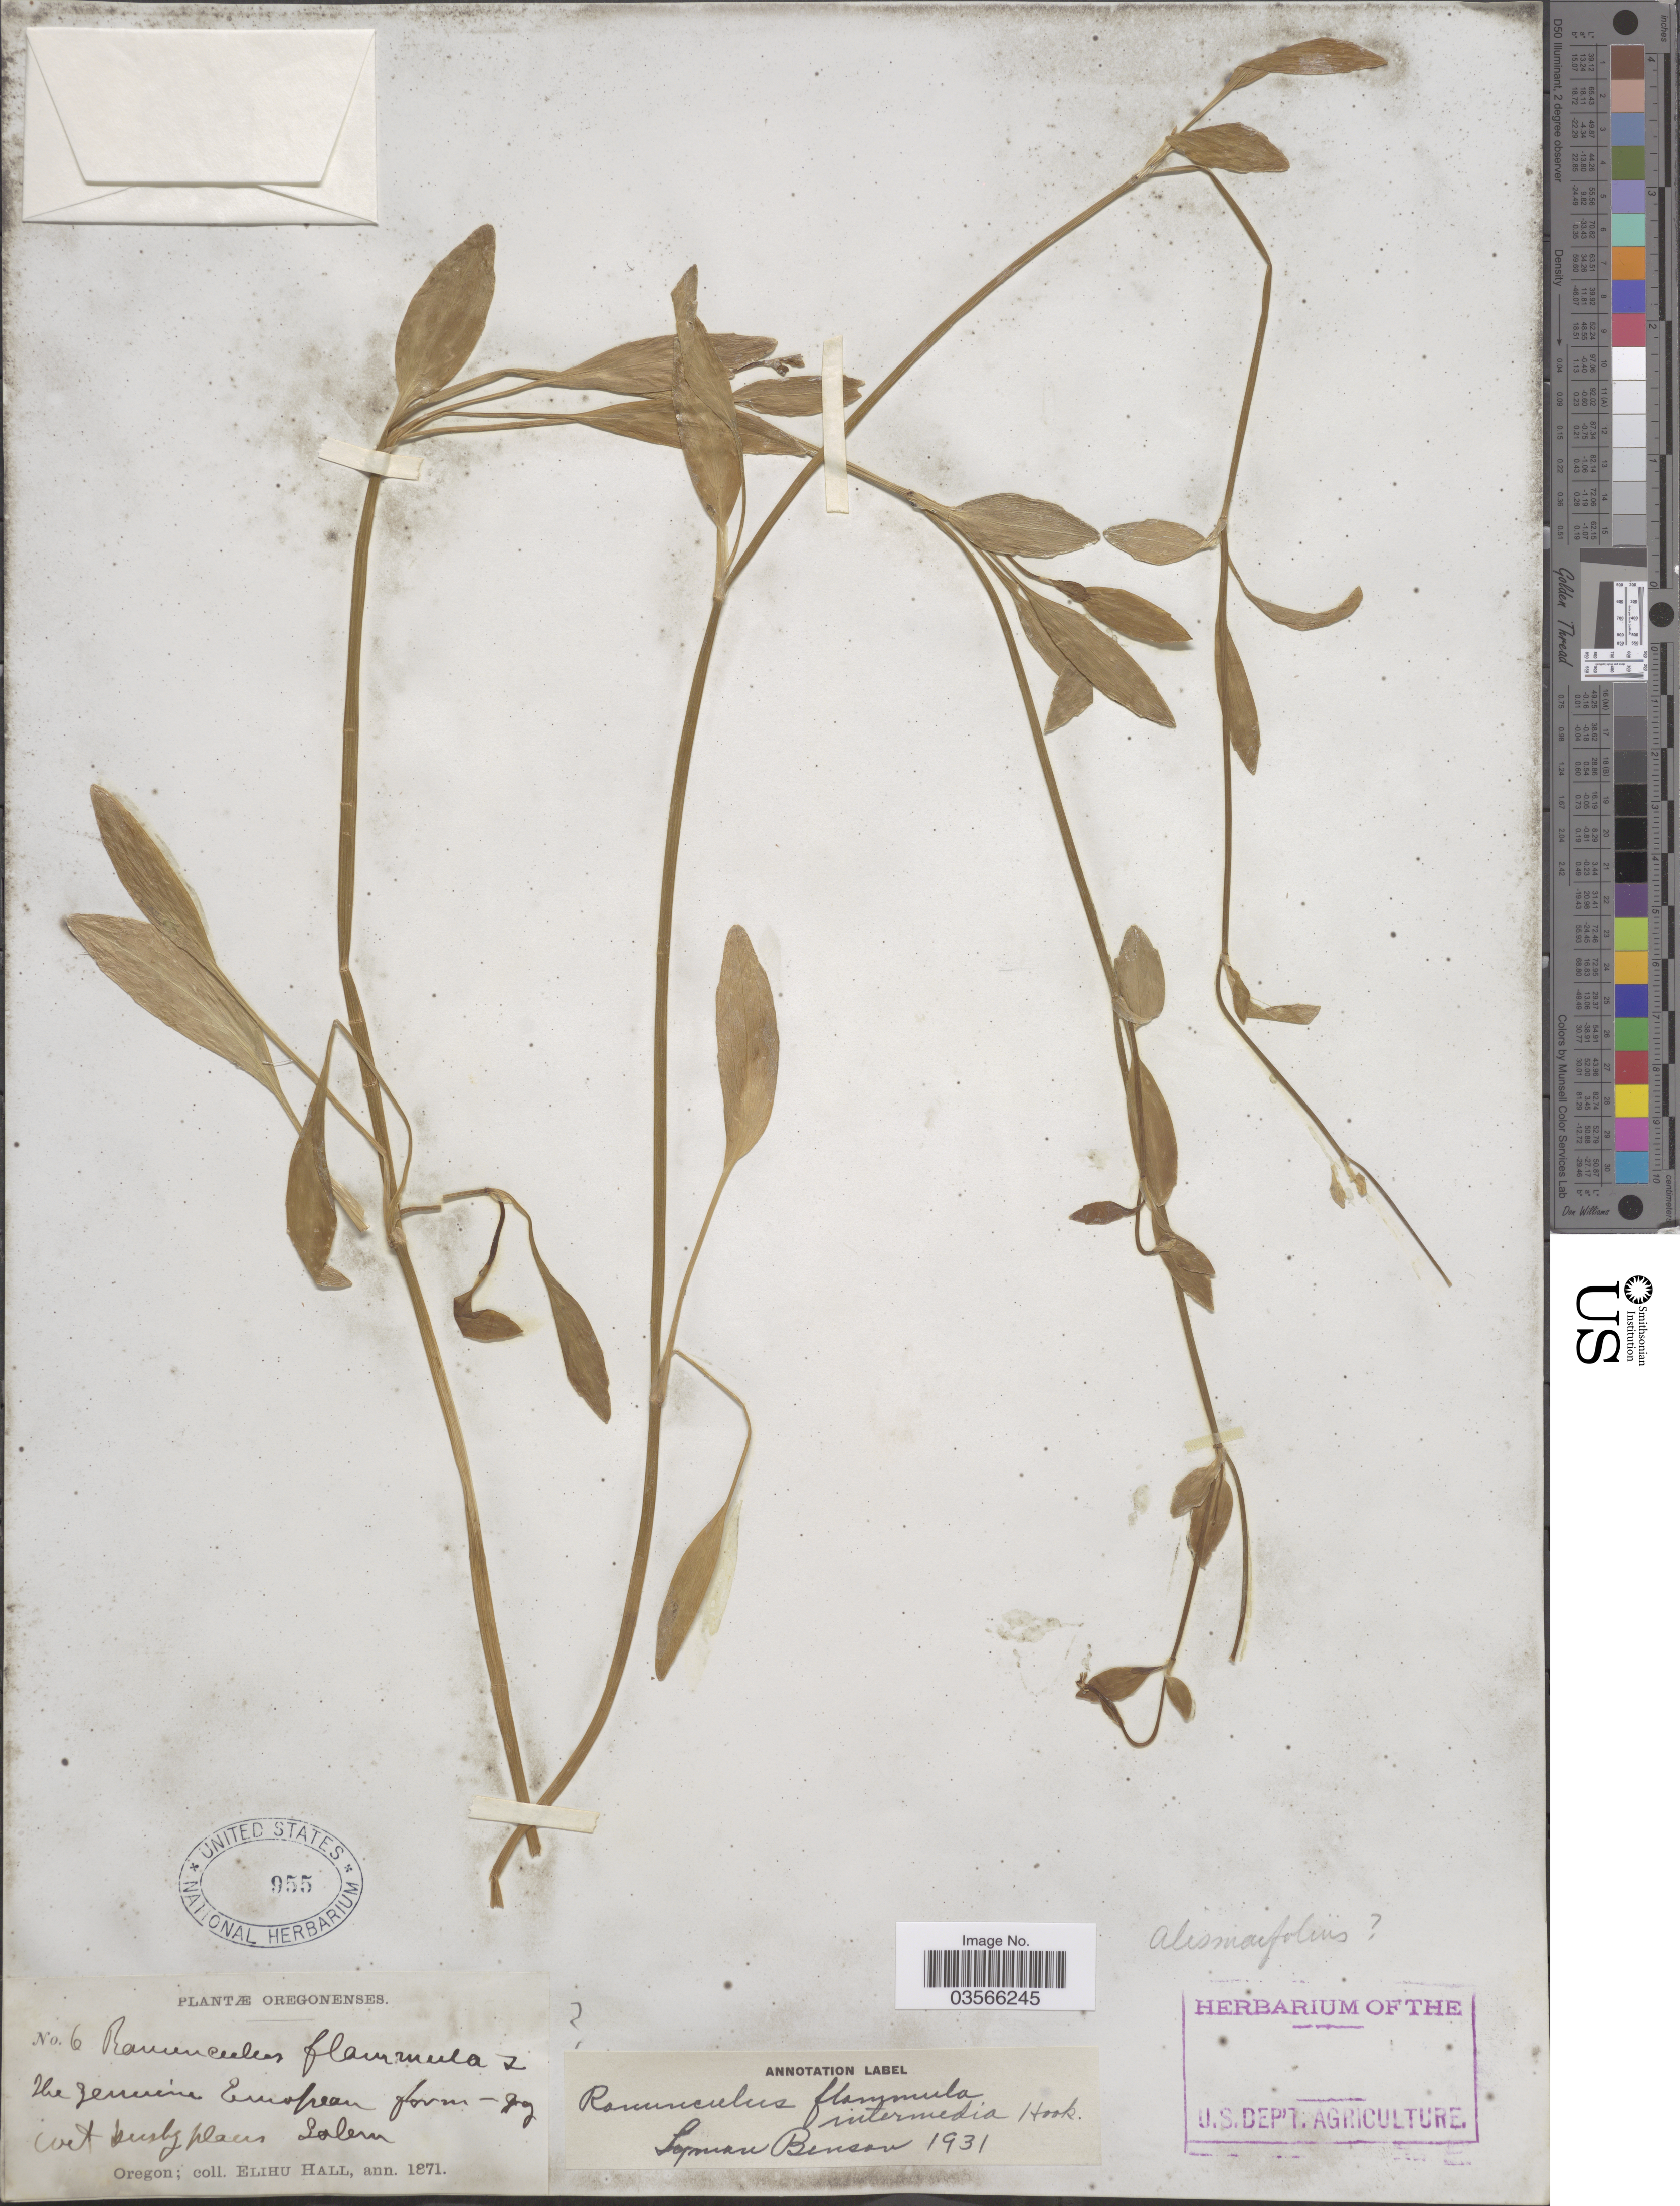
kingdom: Plantae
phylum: Tracheophyta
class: Magnoliopsida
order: Ranunculales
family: Ranunculaceae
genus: Ranunculus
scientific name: Ranunculus flammula var. ovalis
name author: (J.M. Bigelow) L.D. Benson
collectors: E. Hall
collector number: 6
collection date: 1871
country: United States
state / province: Oregon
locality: Salem.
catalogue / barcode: US 955